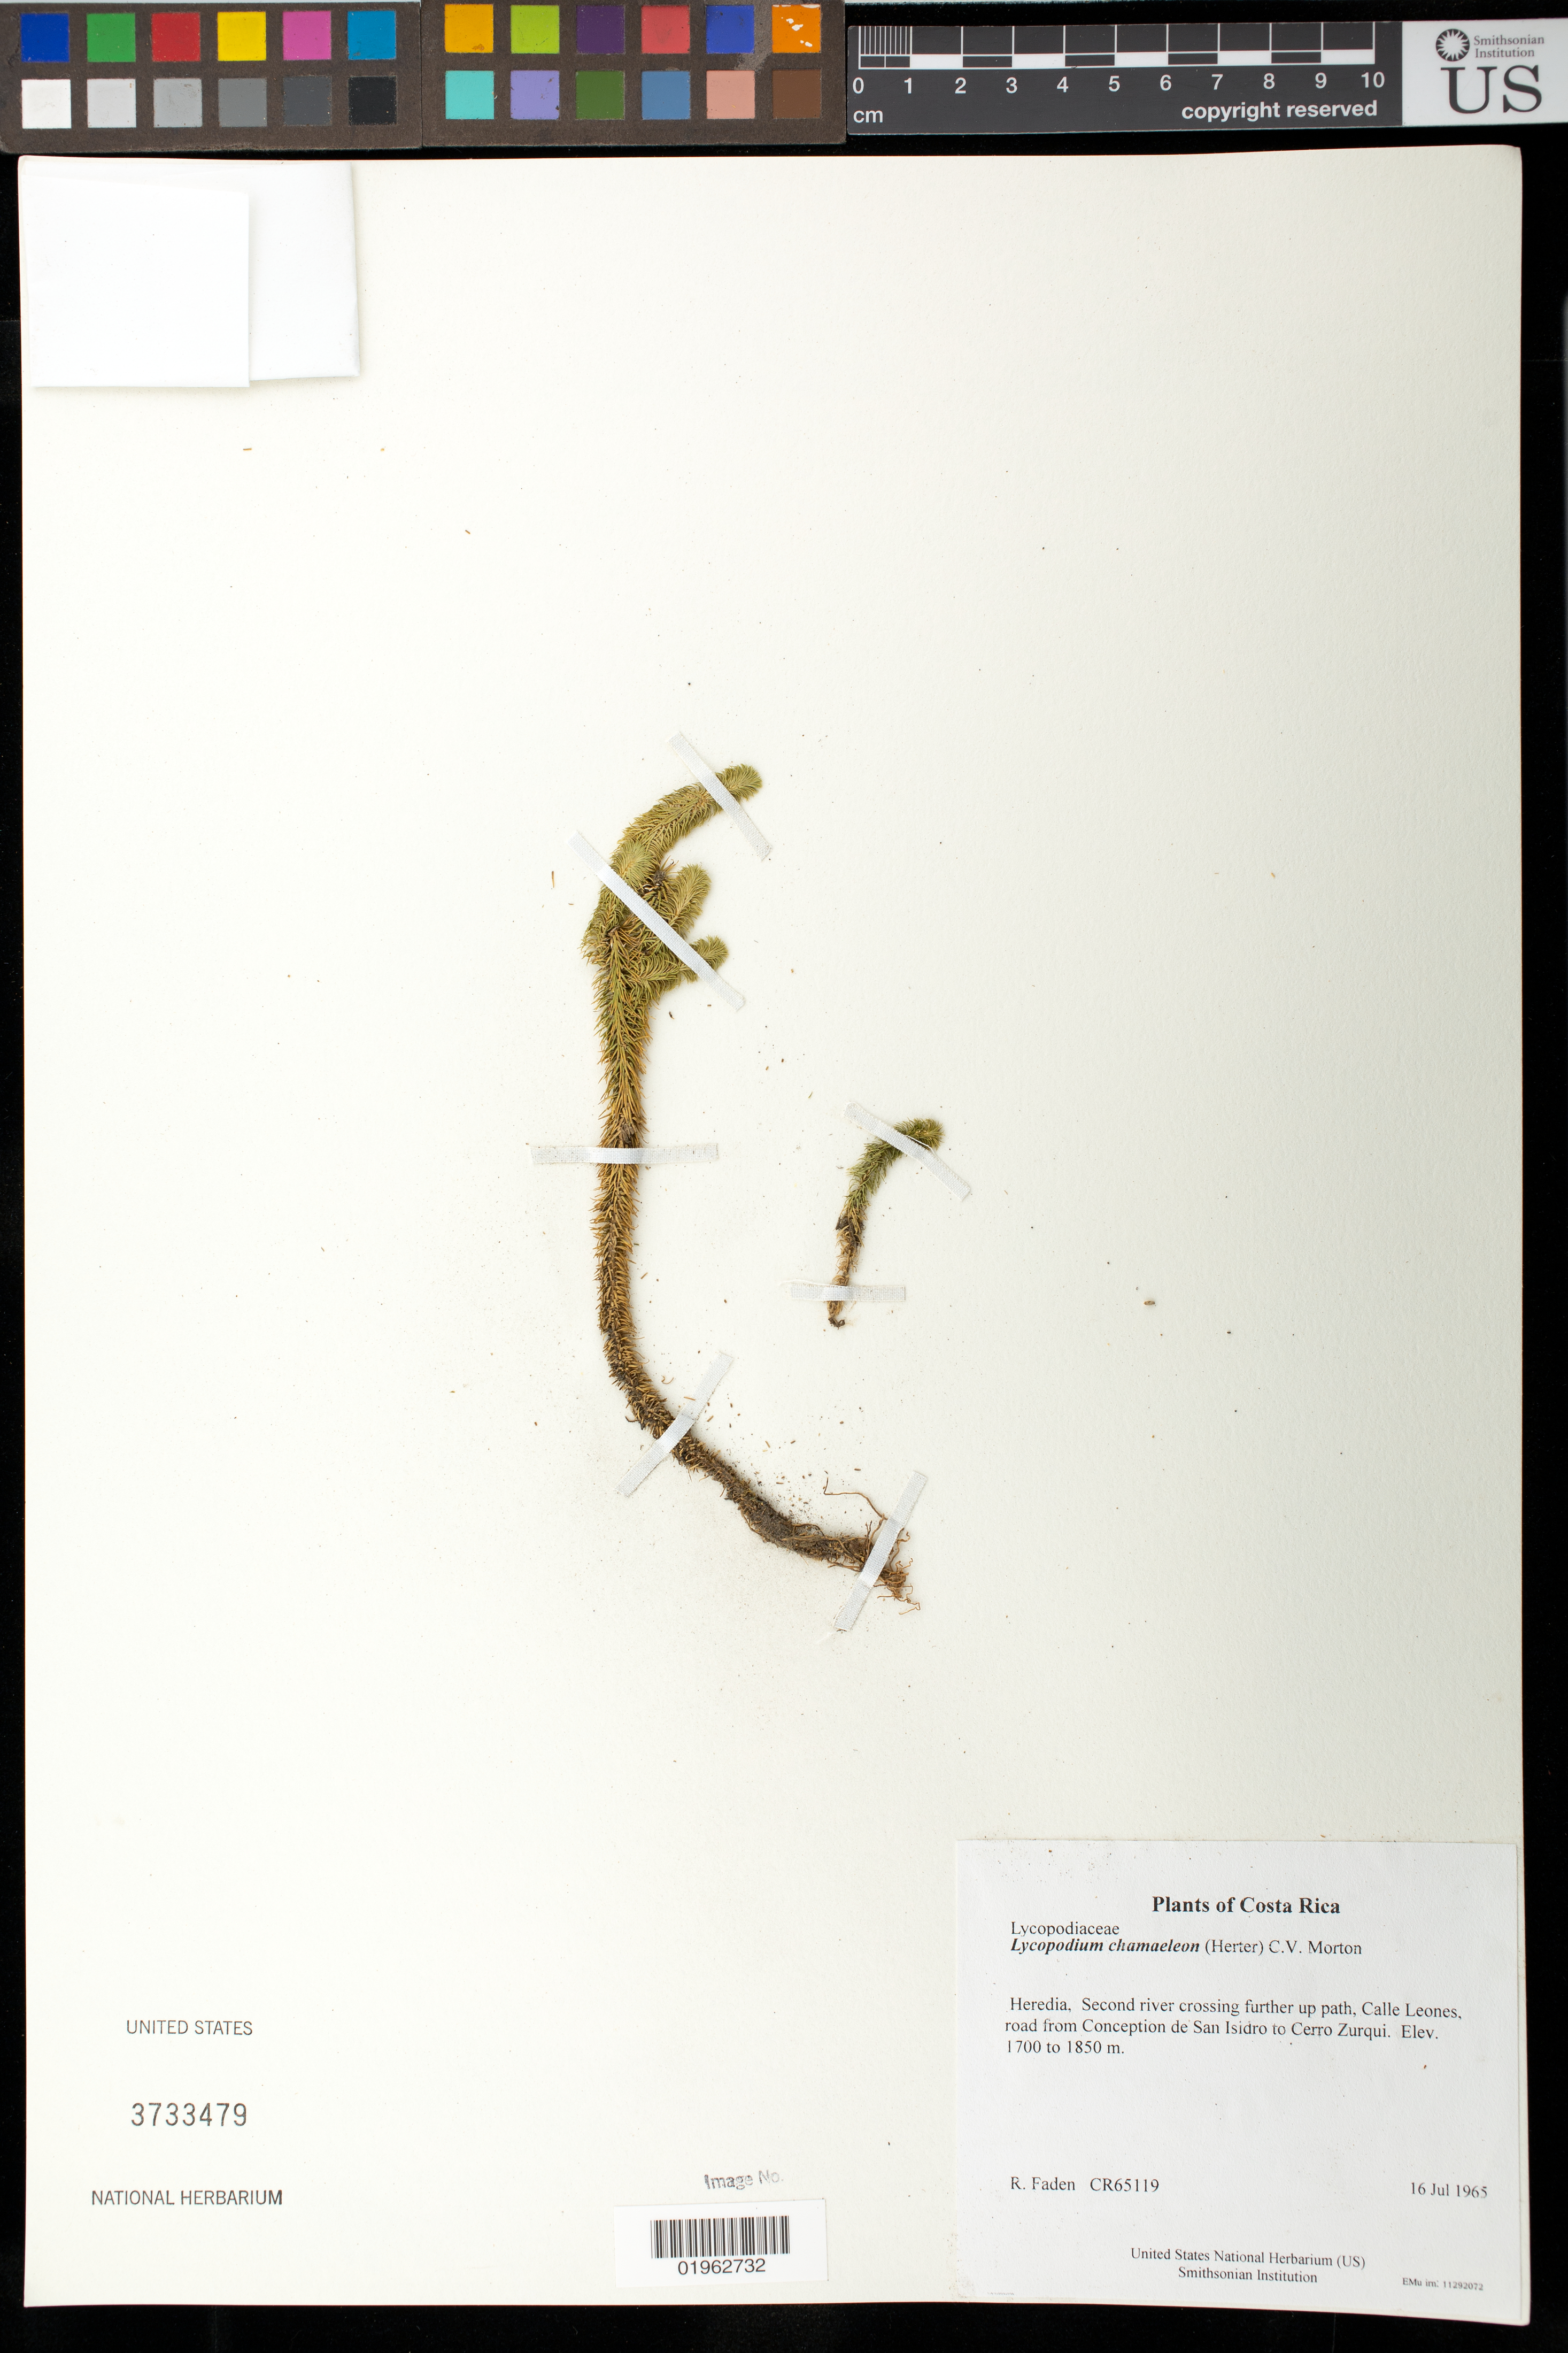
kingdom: Plantae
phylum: Tracheophyta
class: Lycopodiopsida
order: Lycopodiales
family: Lycopodiaceae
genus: Phlegmariurus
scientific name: Phlegmariurus linifolius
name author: (L.) B. Øllg.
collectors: R. B. Faden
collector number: CR65119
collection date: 1965-07-16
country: Costa Rica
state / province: Heredia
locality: Second river crossing further up path, Calle Leones, road from Conception de San Isidro to Cerro Zurqui.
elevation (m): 1700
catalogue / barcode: US 3733479